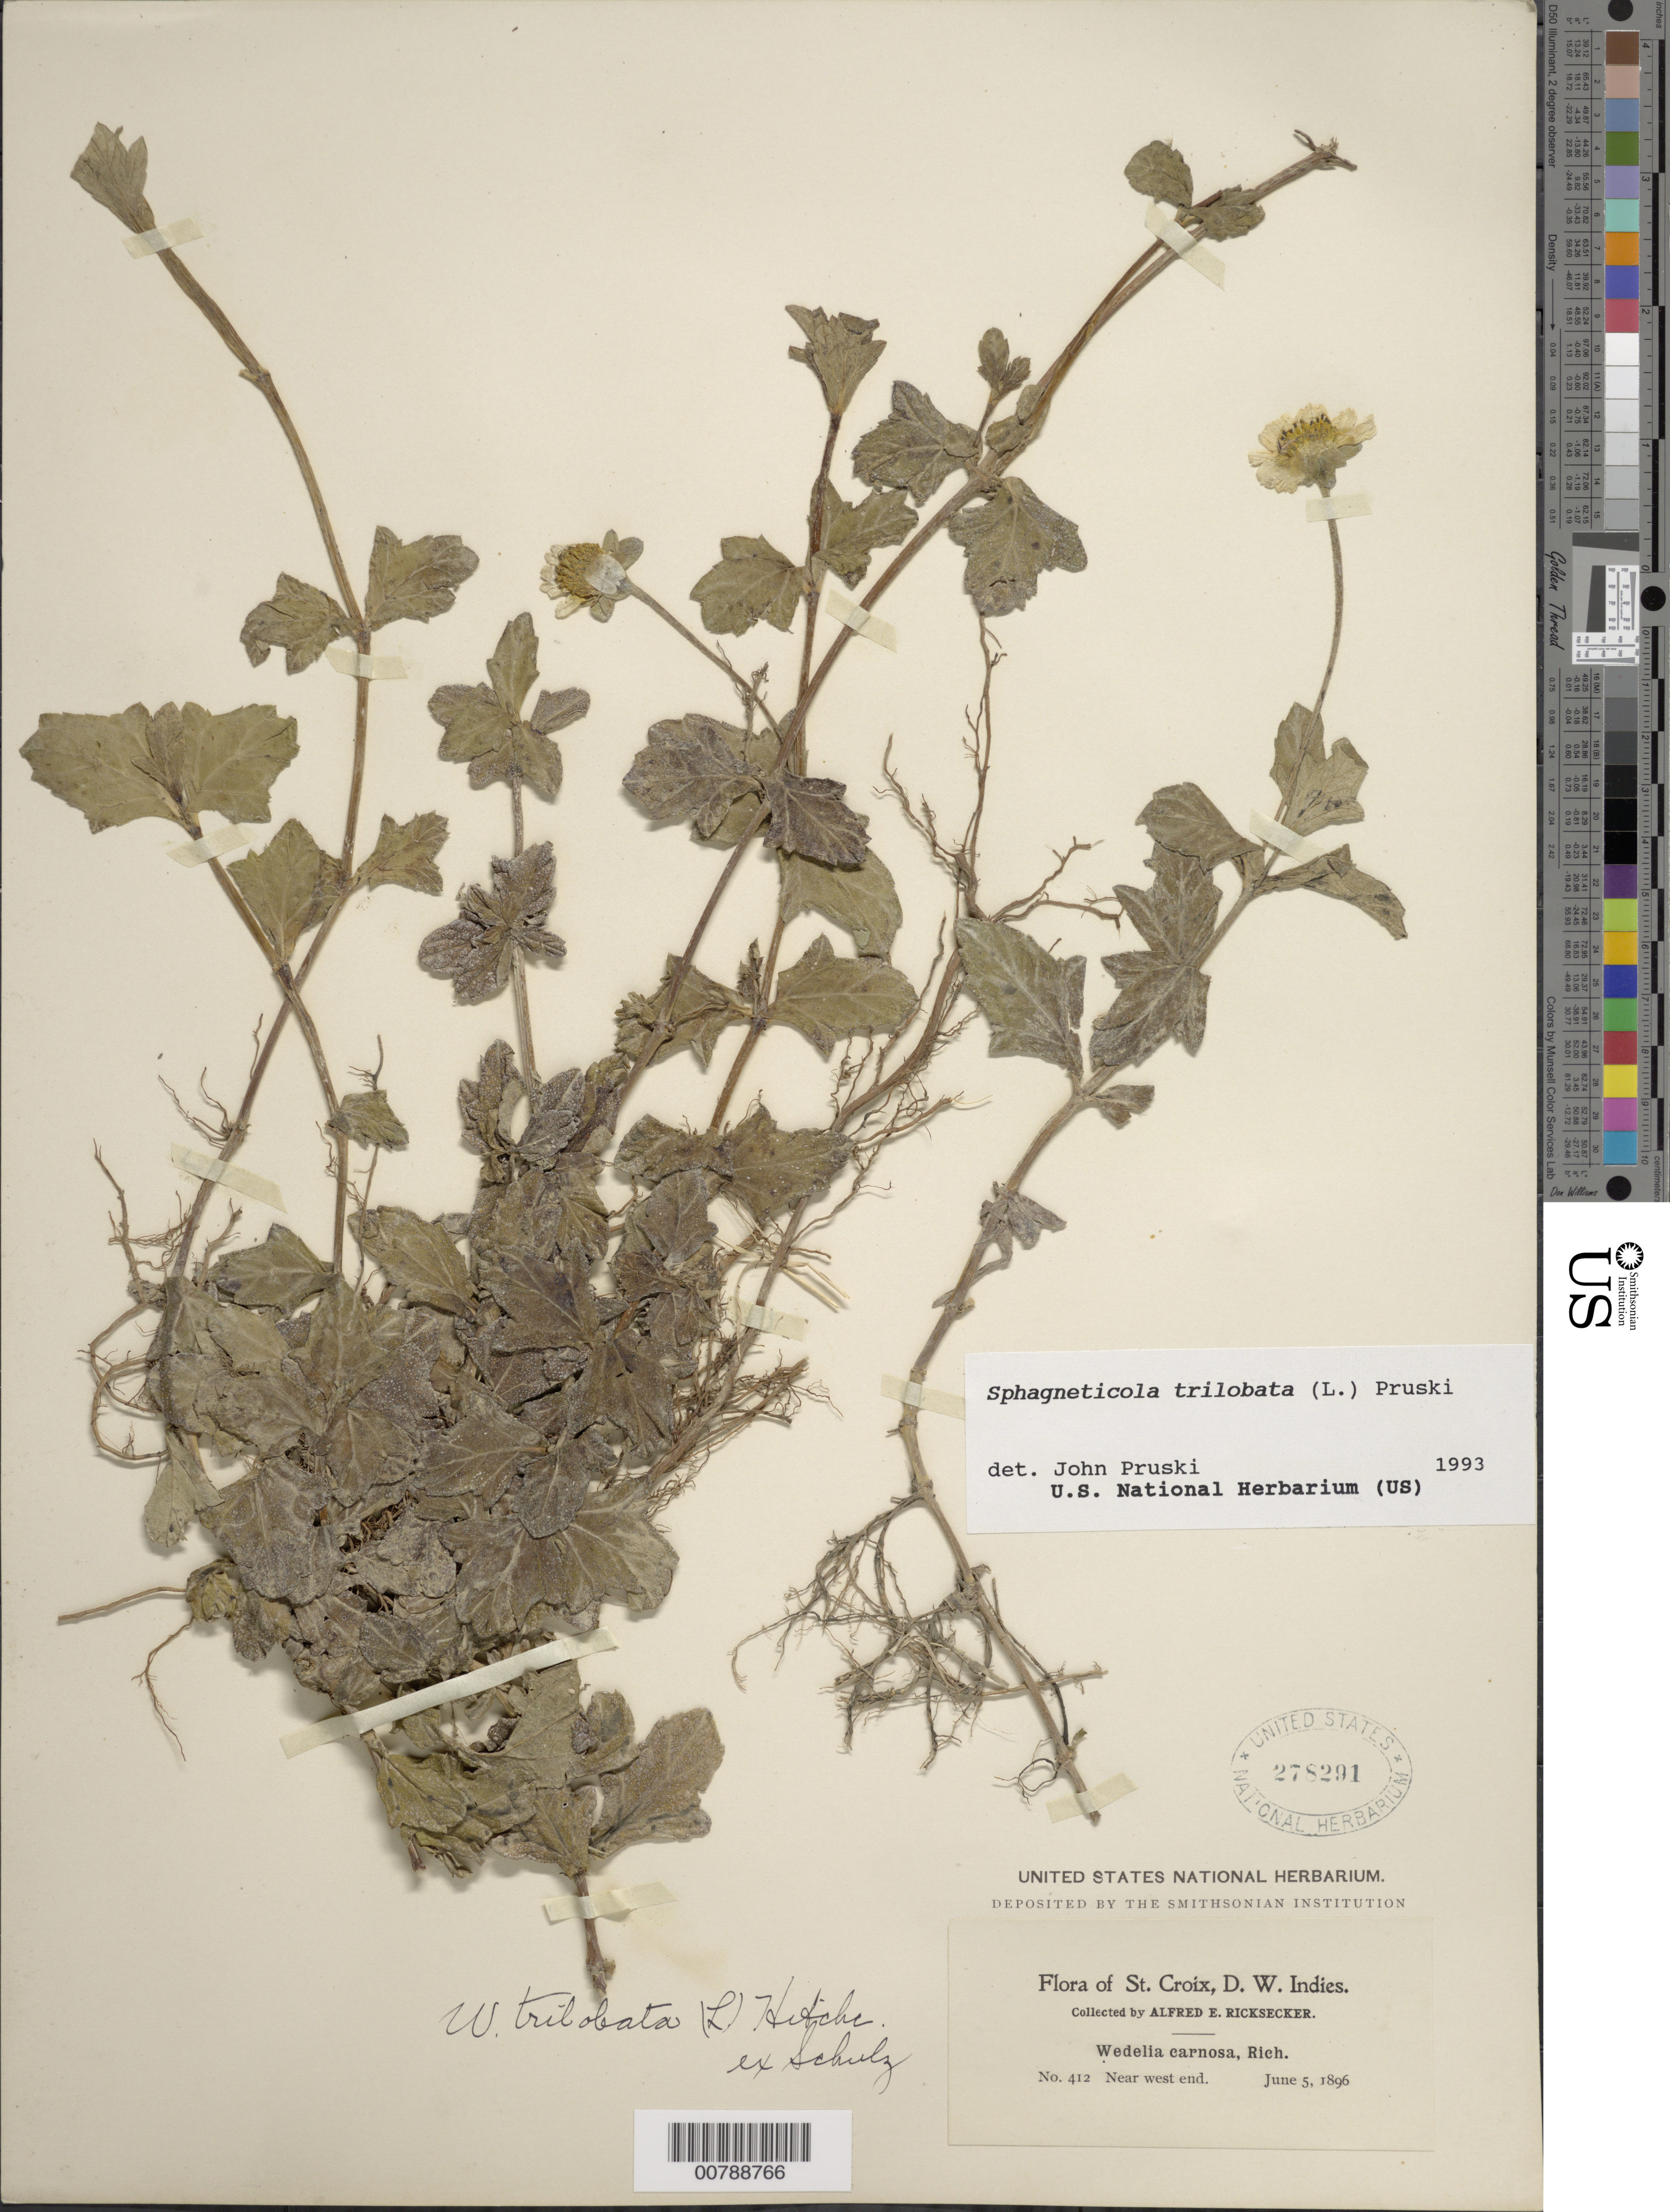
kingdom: Plantae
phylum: Tracheophyta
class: Magnoliopsida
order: Asterales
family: Asteraceae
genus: Sphagneticola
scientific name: Sphagneticola trilobata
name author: (L.) Pruski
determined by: Pruski, J. F.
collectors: A. E. Ricksecker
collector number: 412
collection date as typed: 05 Jun 1896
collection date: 1896-06-05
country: U.S. Virgin Islands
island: St. Croix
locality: Near West End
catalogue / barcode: US 278291